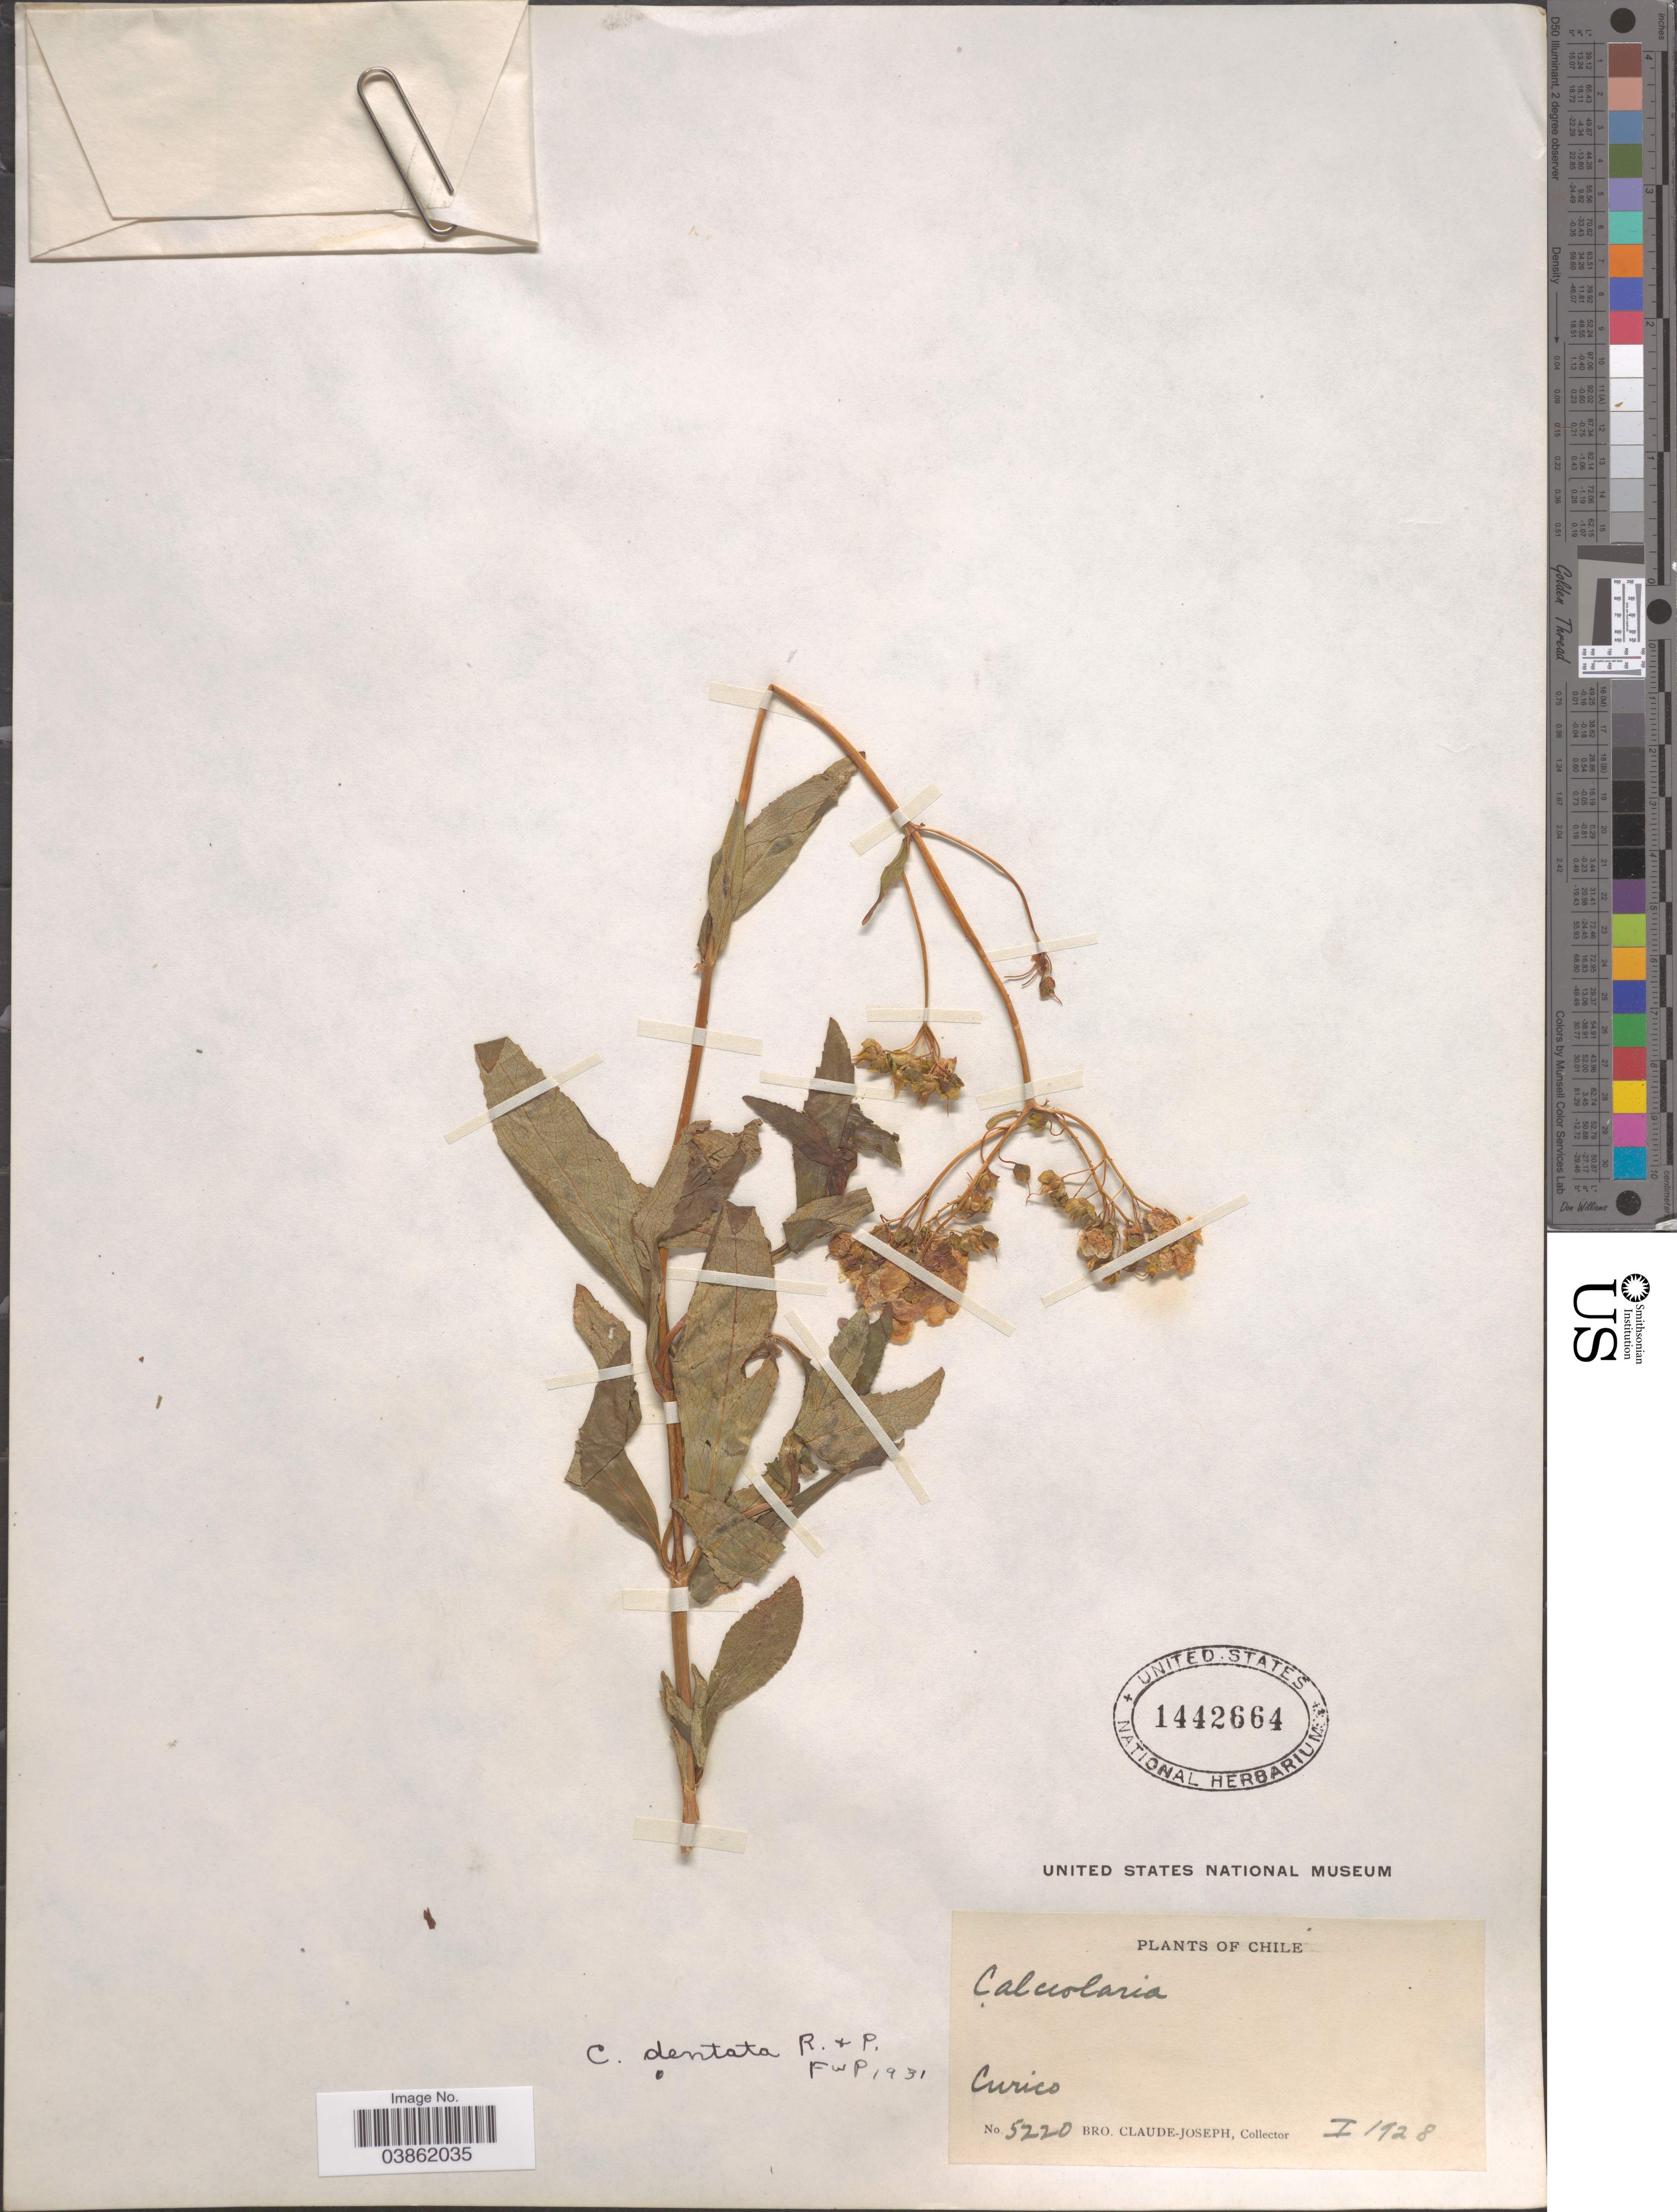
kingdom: Plantae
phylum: Tracheophyta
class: Magnoliopsida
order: Lamiales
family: Calceolariaceae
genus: Calceolaria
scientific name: Calceolaria dentata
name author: Ruiz & Pav.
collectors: Bro. Claude-Joseph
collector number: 5220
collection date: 1928-01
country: Chile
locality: Curico.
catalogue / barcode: US 1442664